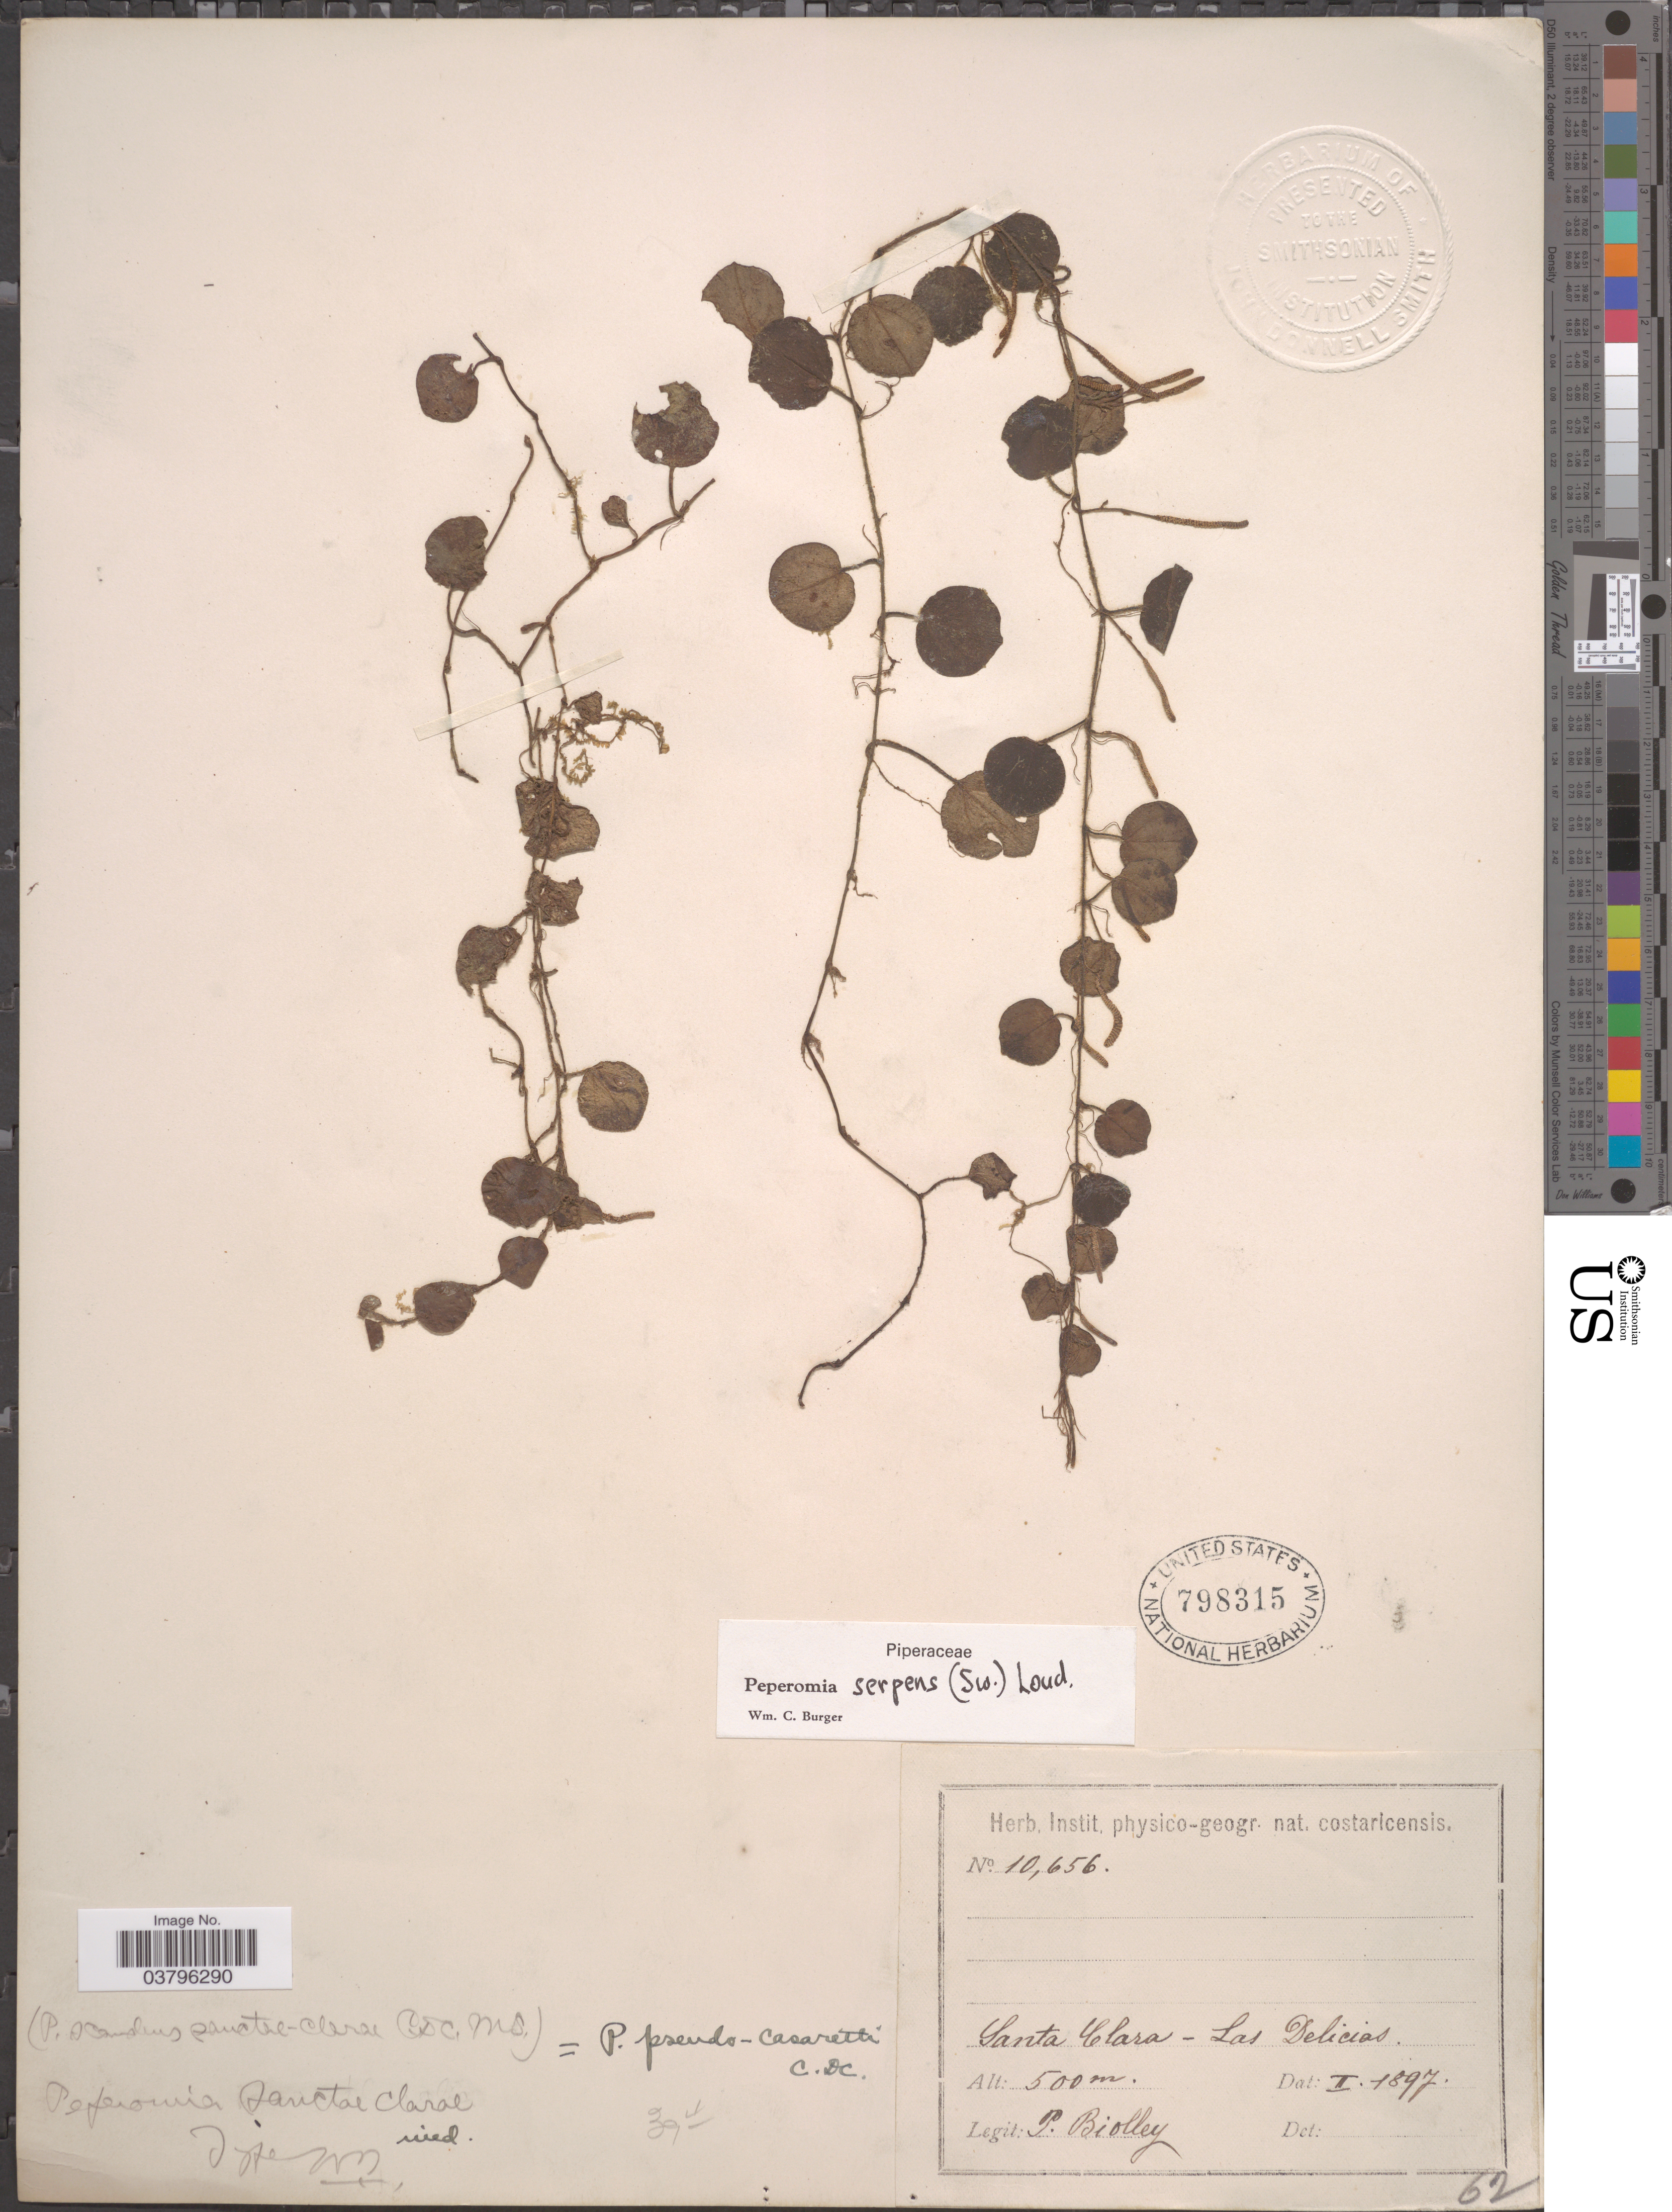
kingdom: Plantae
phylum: Tracheophyta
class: Magnoliopsida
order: Piperales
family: Piperaceae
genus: Peperomia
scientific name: Peperomia serpens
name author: (Sw.) Loudon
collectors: P. Biolley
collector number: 10656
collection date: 1897-01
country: Costa Rica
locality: Santa Clara - Las Delicias.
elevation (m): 500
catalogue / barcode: US 798315